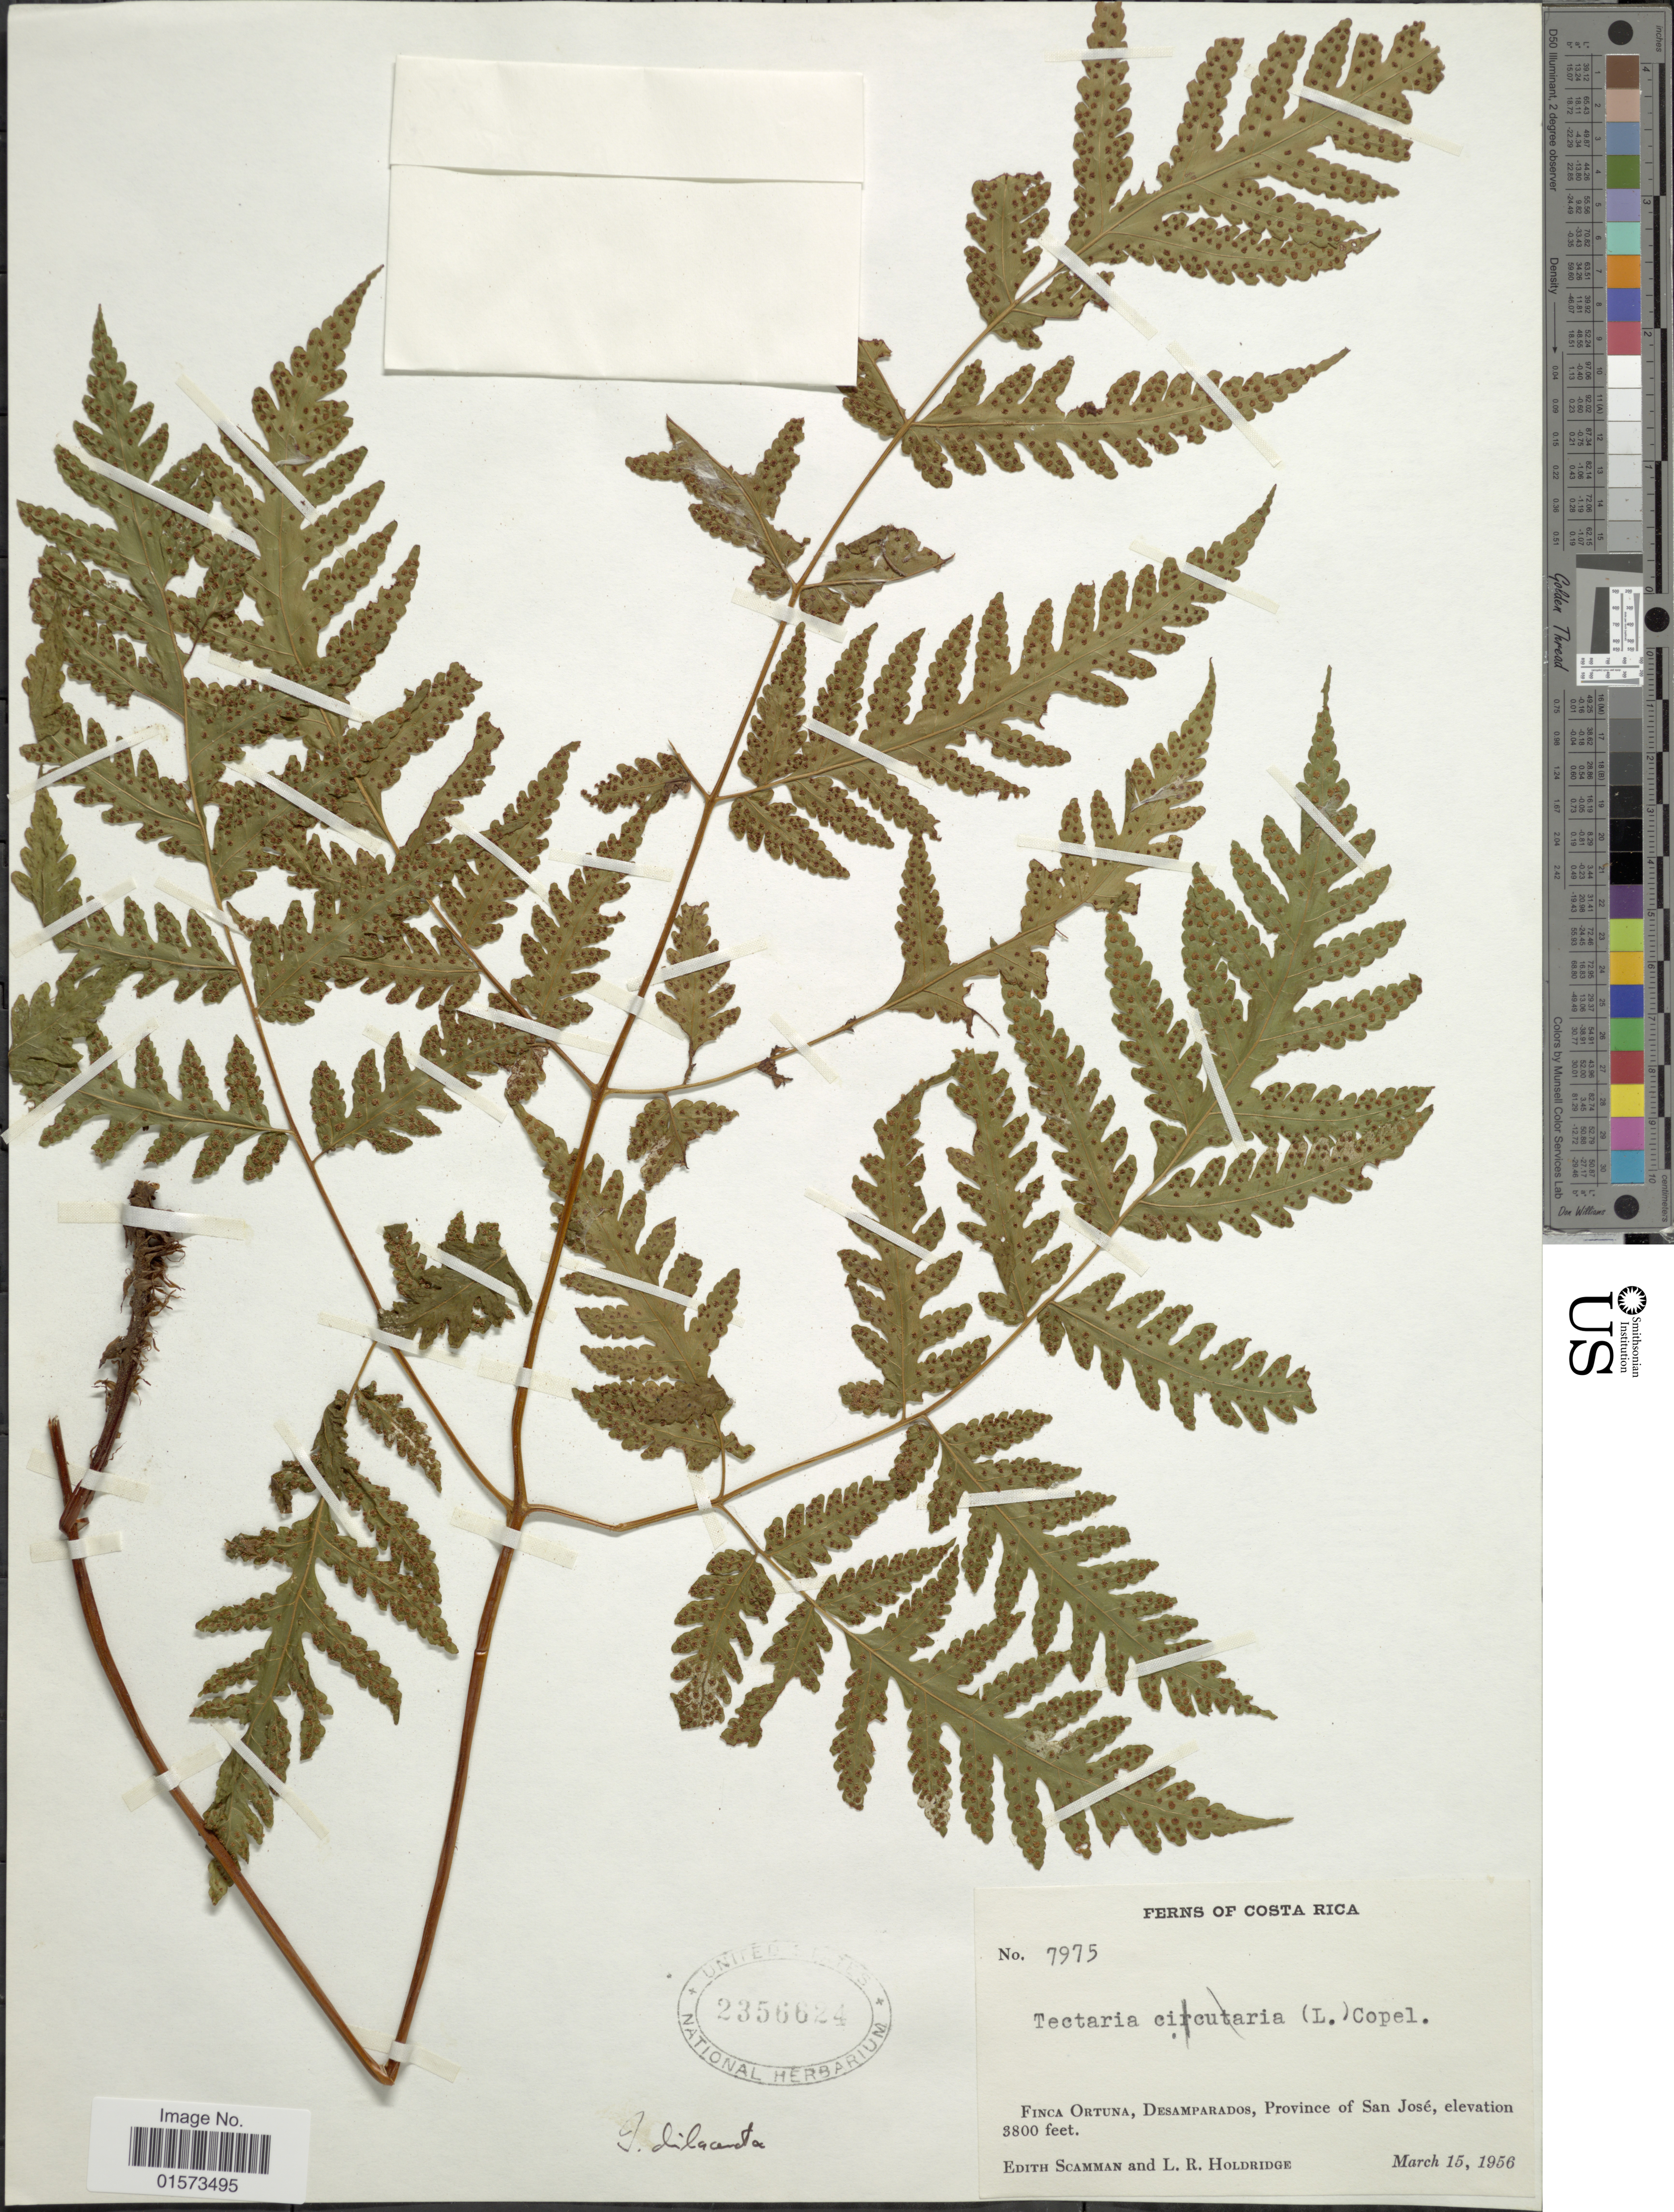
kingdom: Plantae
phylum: Tracheophyta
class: Polypodiopsida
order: Polypodiales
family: Tectariaceae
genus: Tectaria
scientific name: Tectaria mexicana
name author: (Fée) C.V. Morton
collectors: E. Scamman & L. Holdridge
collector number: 7975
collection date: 1956-03-15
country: Costa Rica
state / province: San José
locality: Finca Ortuna, Desamparados, Province of San Jose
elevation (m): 1158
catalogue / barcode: US 2356624